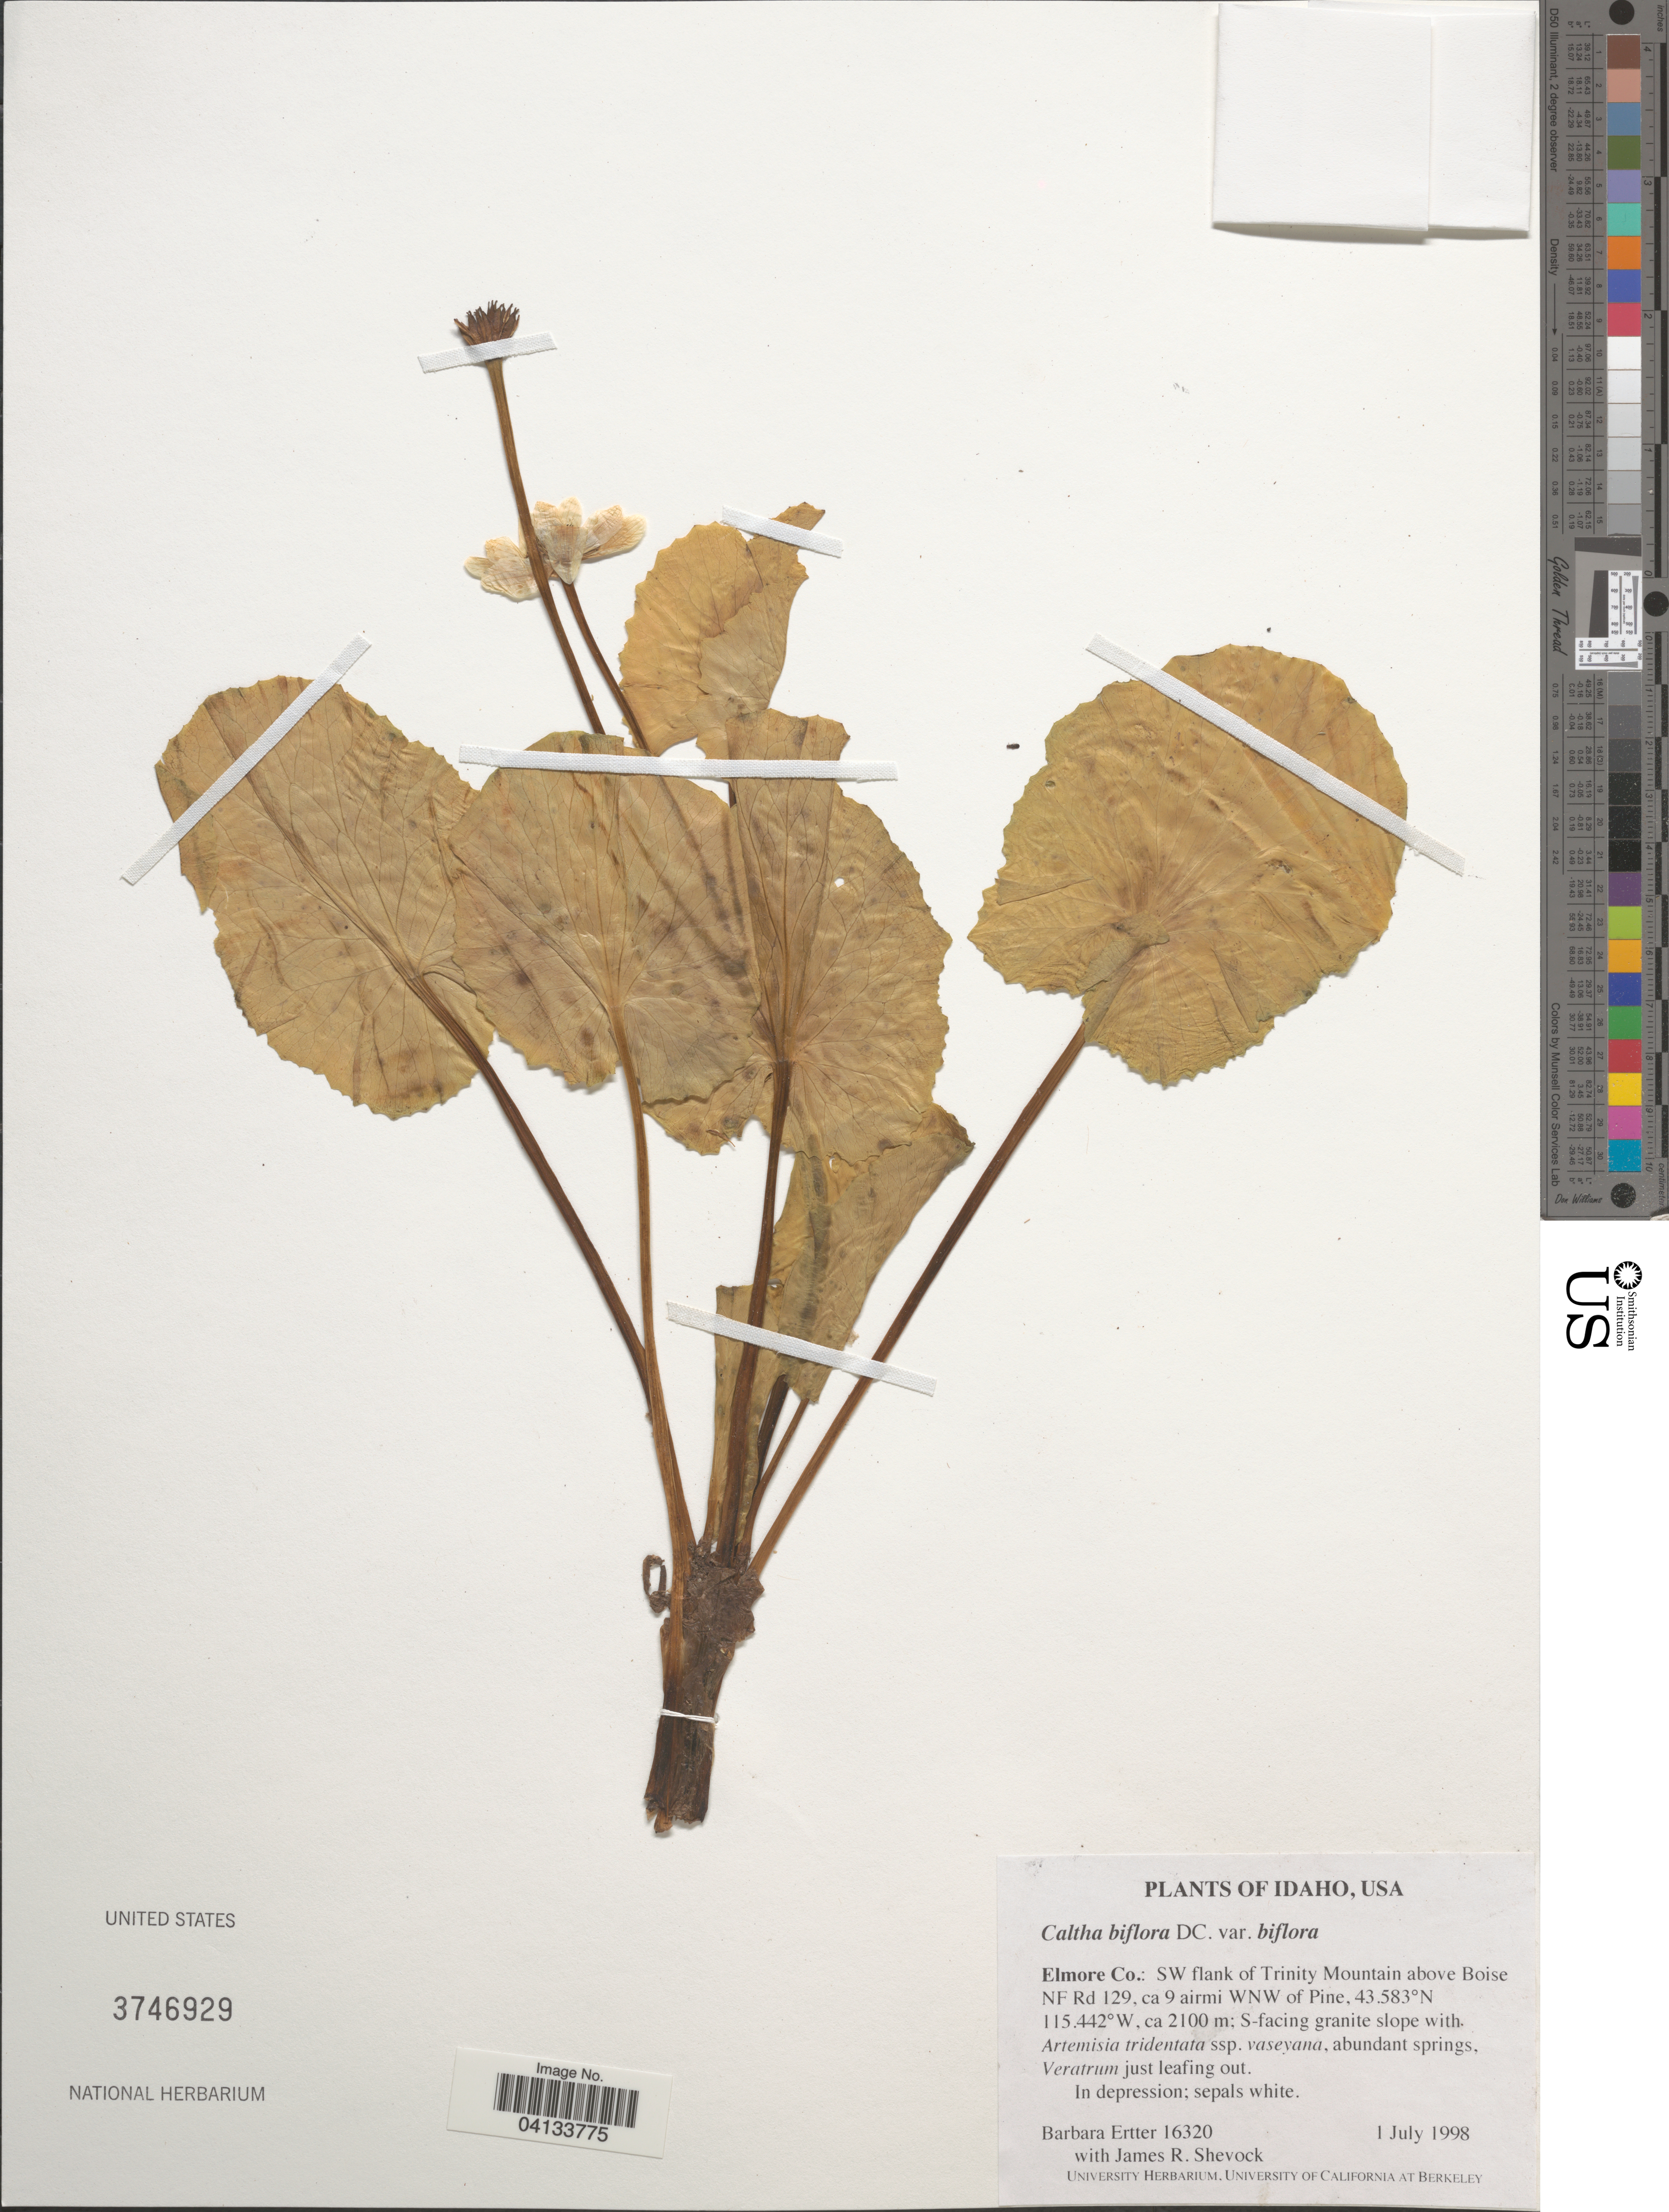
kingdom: Plantae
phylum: Tracheophyta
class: Magnoliopsida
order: Ranunculales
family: Ranunculaceae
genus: Caltha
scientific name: Caltha biflora var. biflora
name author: DC.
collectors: B. Ertter & J. R. Shevock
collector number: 16320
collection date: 1998-07-01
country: United States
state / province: Idaho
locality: Elmore Co.: SW flank of Trinity Mountain above Boise NF Rd 129, ca 9 airmi WNW of Pine. S-facing granite slope.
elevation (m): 2100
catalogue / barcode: US 3746929